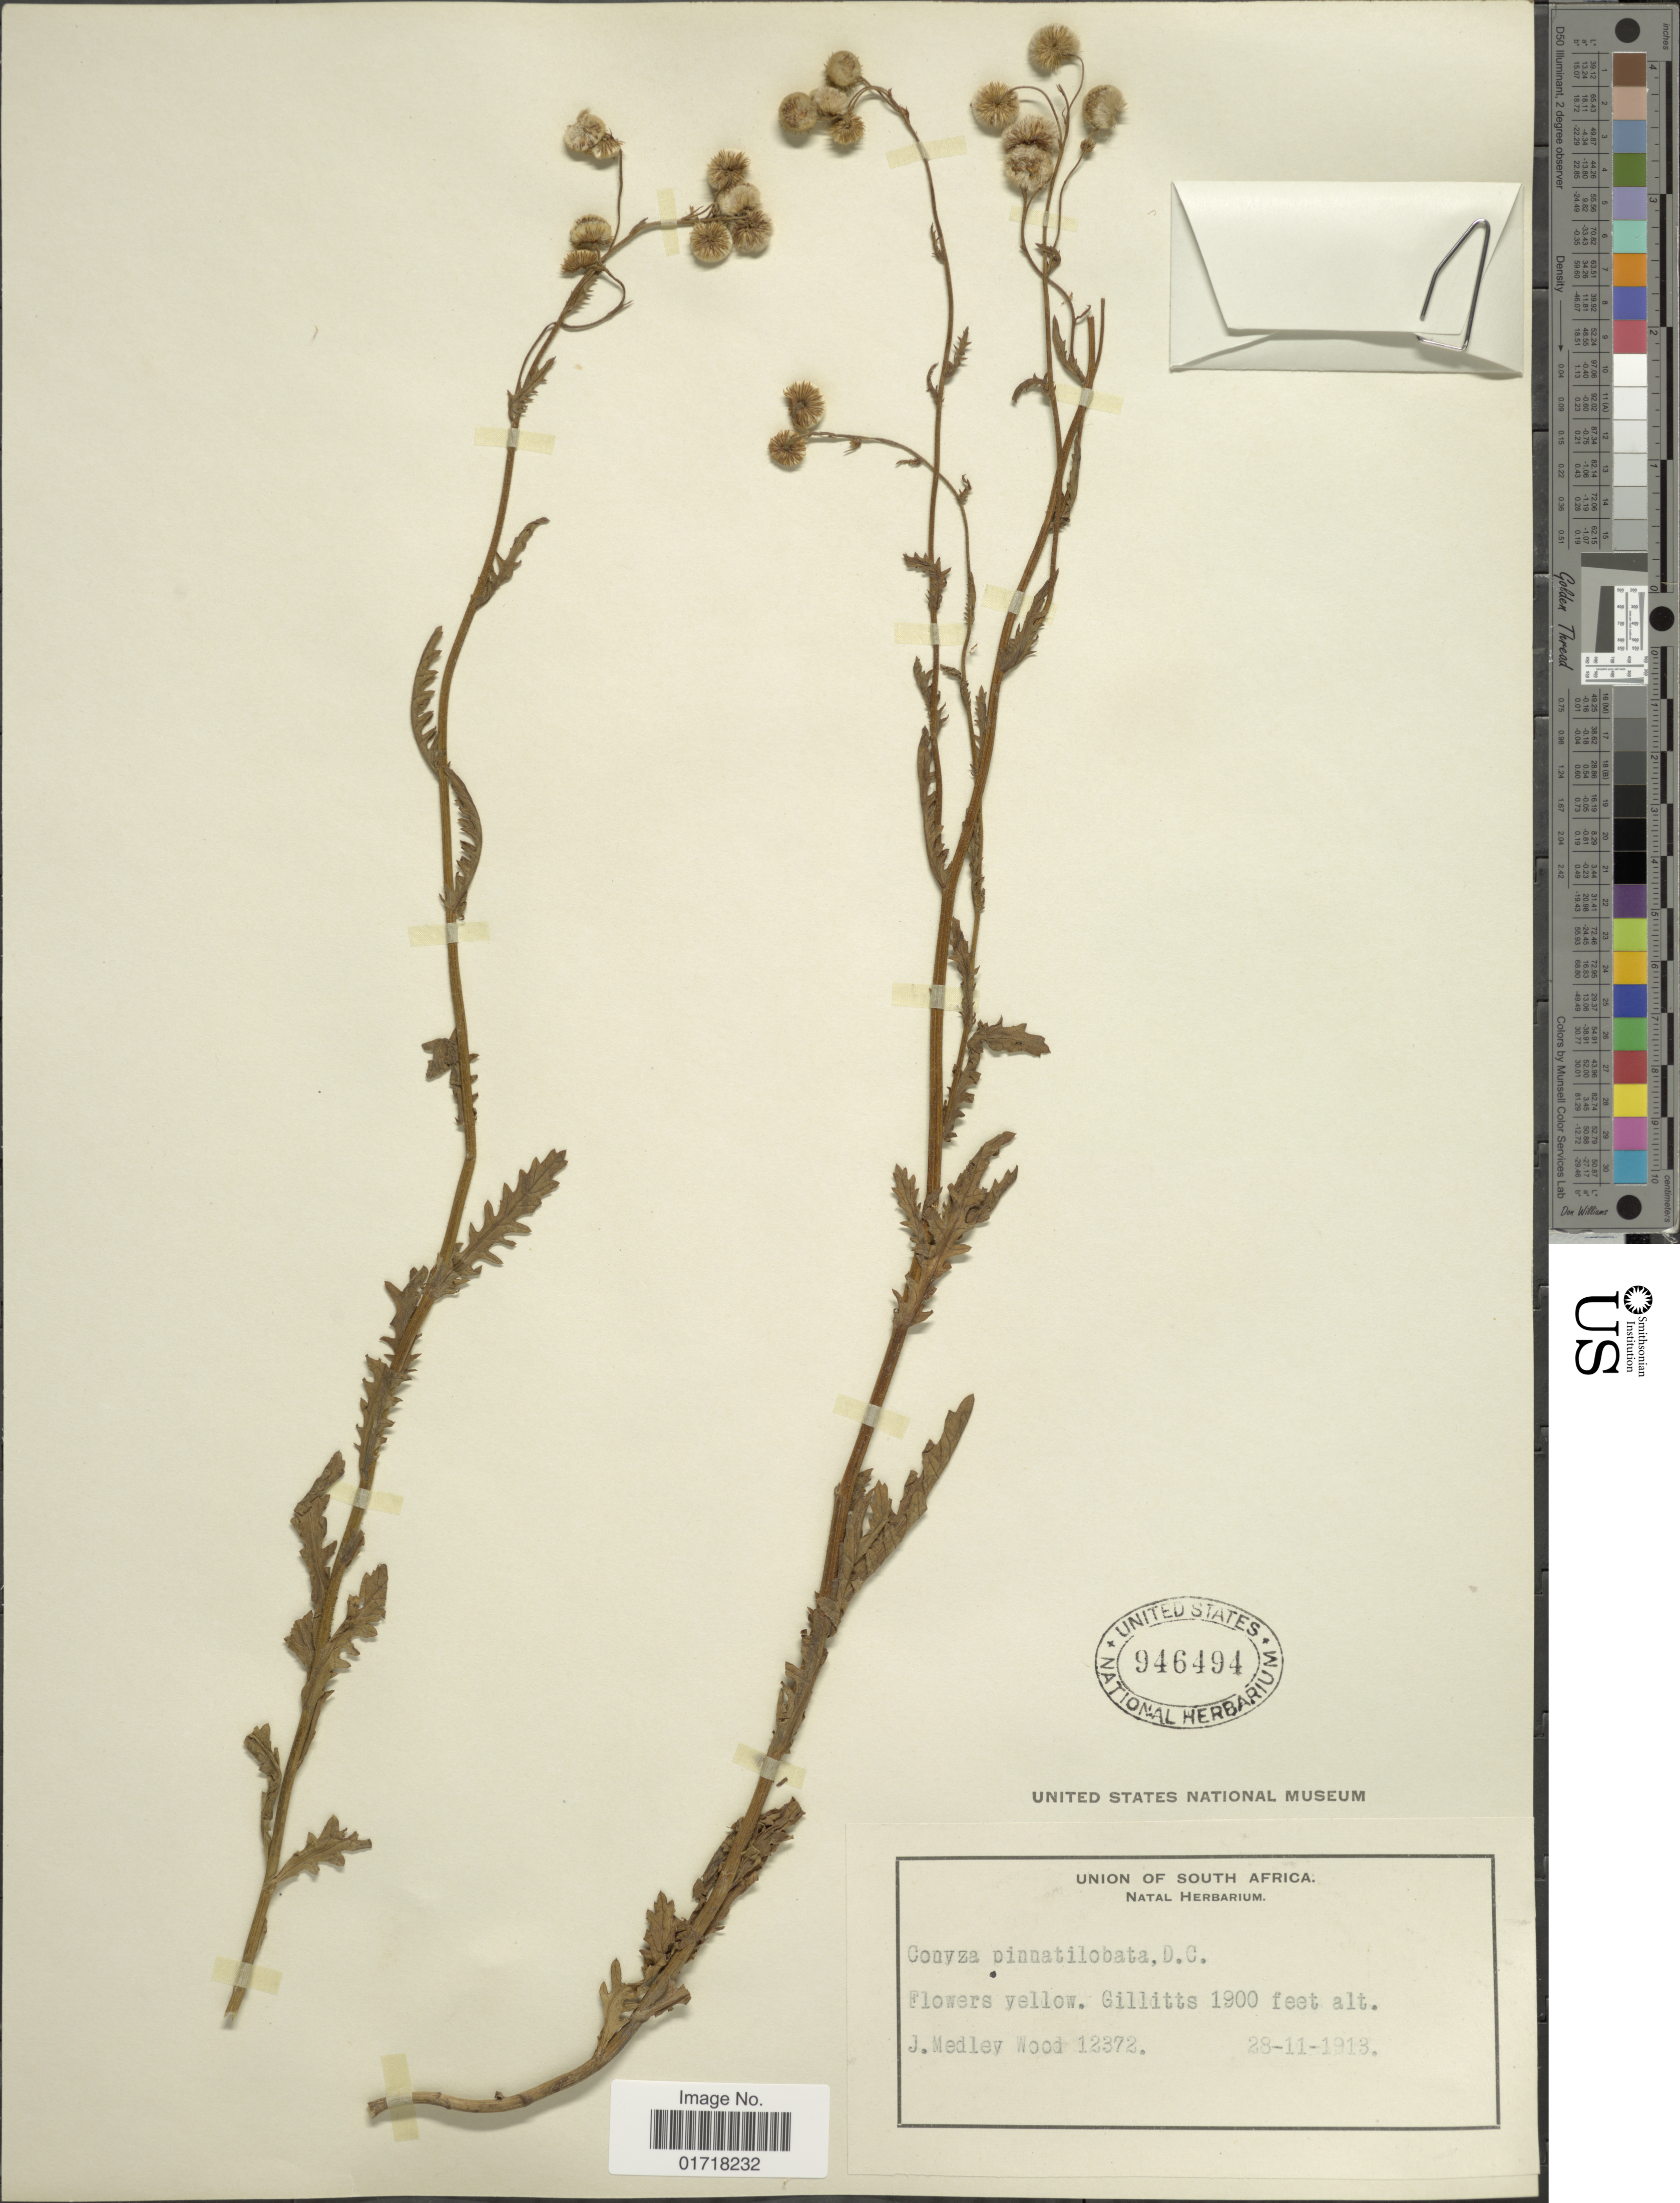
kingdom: Plantae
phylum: Tracheophyta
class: Magnoliopsida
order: Asterales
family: Asteraceae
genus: Conyza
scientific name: Conyza pinnatilobata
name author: DC.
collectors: J. Medley Wood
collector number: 12372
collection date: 1913-11-28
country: South Africa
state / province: KwaZulu-Natal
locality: Natal, Gillitts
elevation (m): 579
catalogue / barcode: US 946494